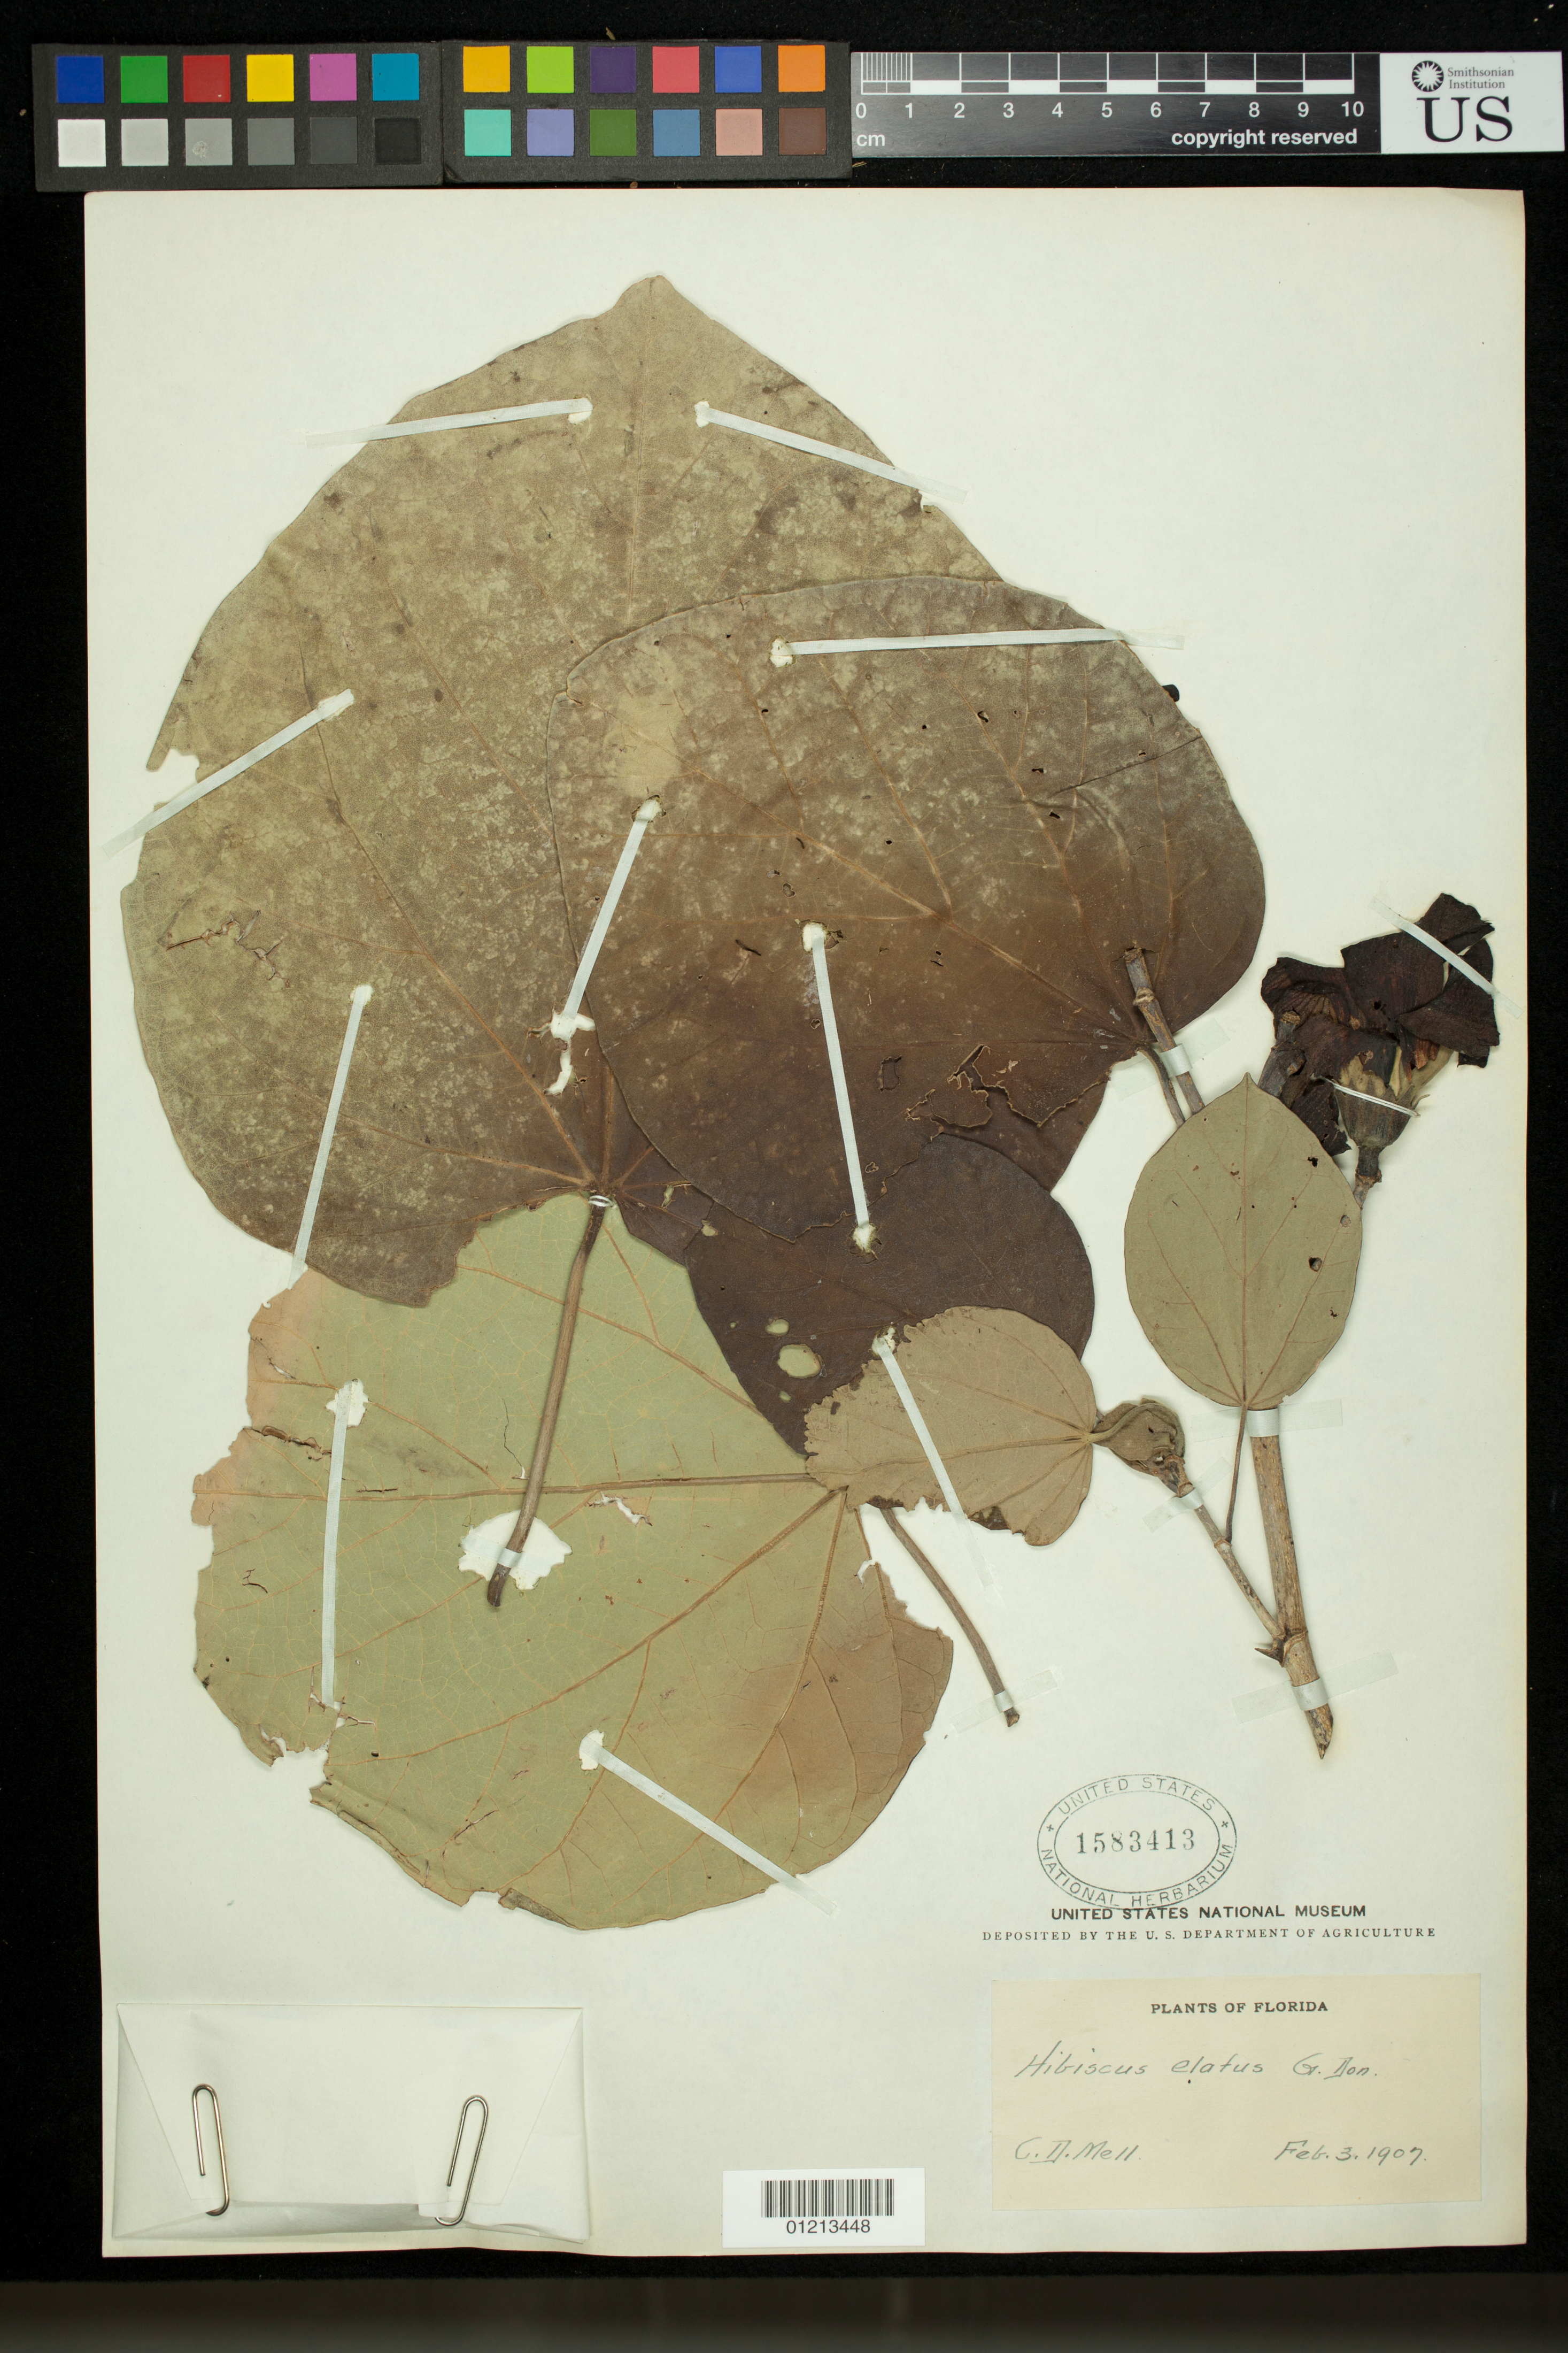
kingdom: Plantae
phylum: Tracheophyta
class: Magnoliopsida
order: Malvales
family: Malvaceae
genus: Talipariti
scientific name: Talipariti elatum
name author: (Sw.) Fryxell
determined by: Dorr, Laurence J., Curator (BOT), Smithsonian Institution - National Museum of Natural History (UNITED STATES)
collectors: C. D. Mell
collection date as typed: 02 Mar 1907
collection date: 1907-03-02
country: United States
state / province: Florida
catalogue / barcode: US 1583413